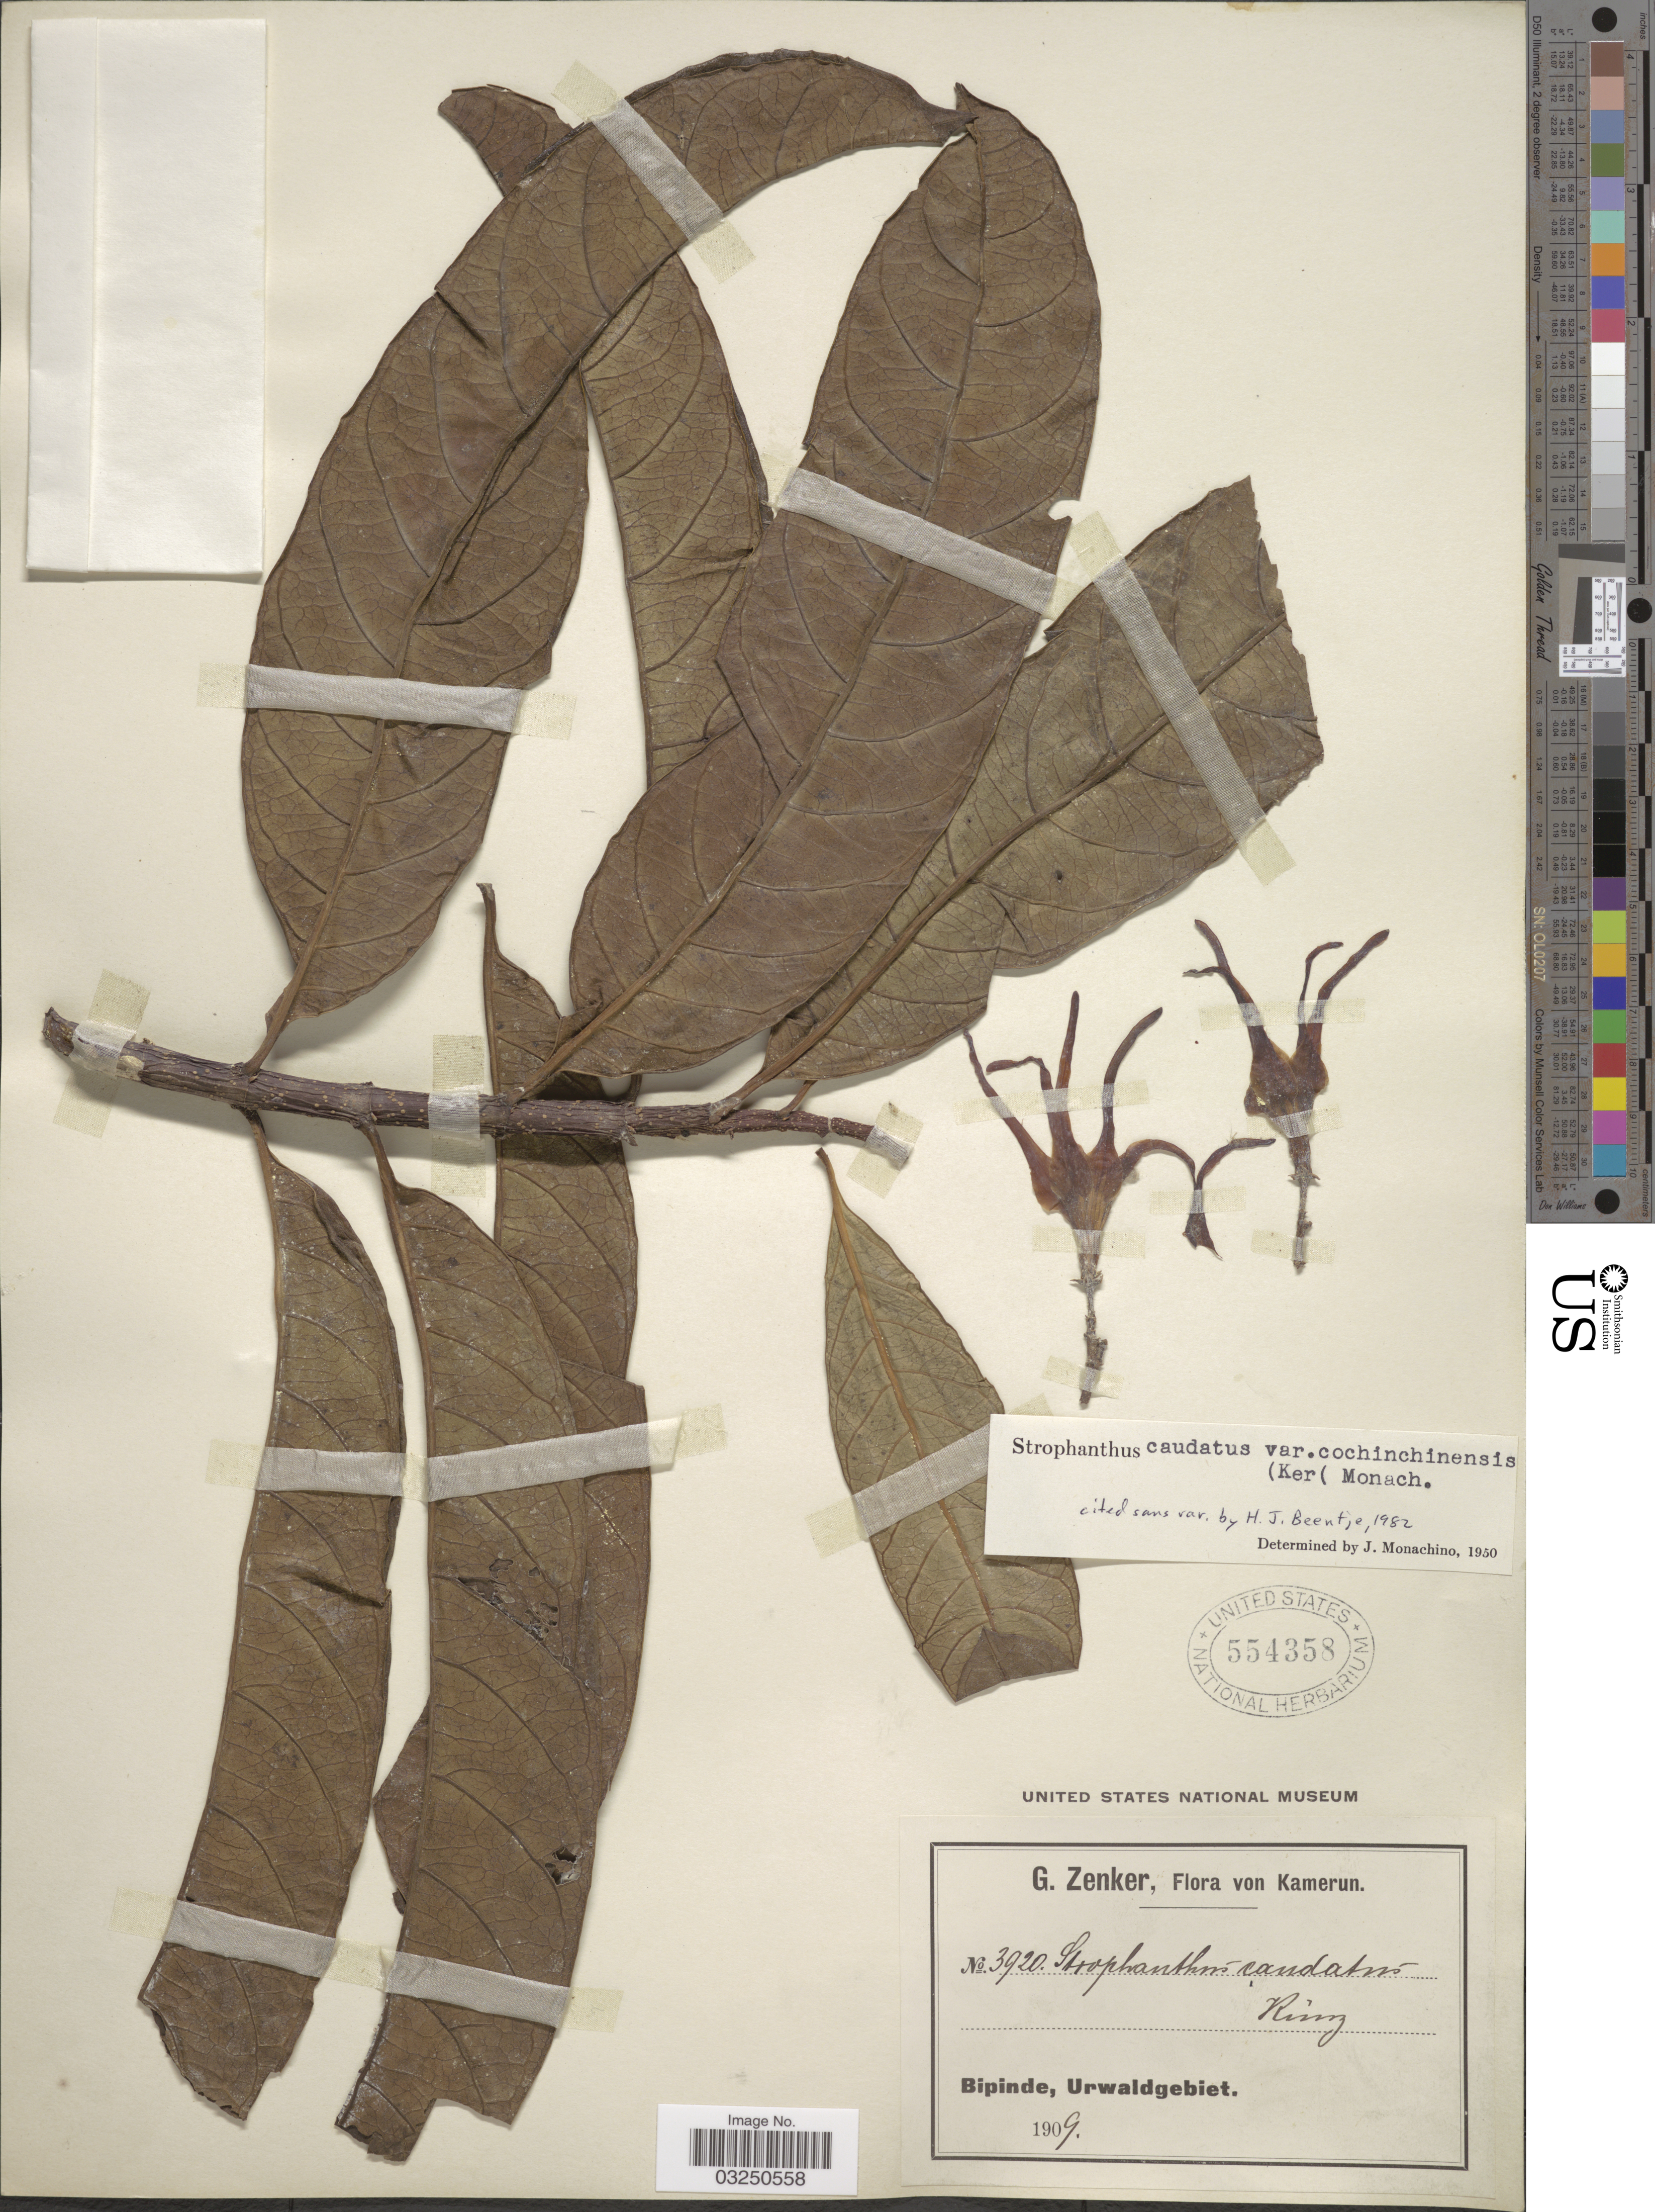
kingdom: Plantae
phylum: Tracheophyta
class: Magnoliopsida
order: Gentianales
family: Apocynaceae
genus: Strophanthus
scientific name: Strophanthus caudatus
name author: (L.) Kurz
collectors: G. A. Zenker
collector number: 3920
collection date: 1909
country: Cameroon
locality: Bipinde, Urwaldgebiet.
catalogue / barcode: US 554358